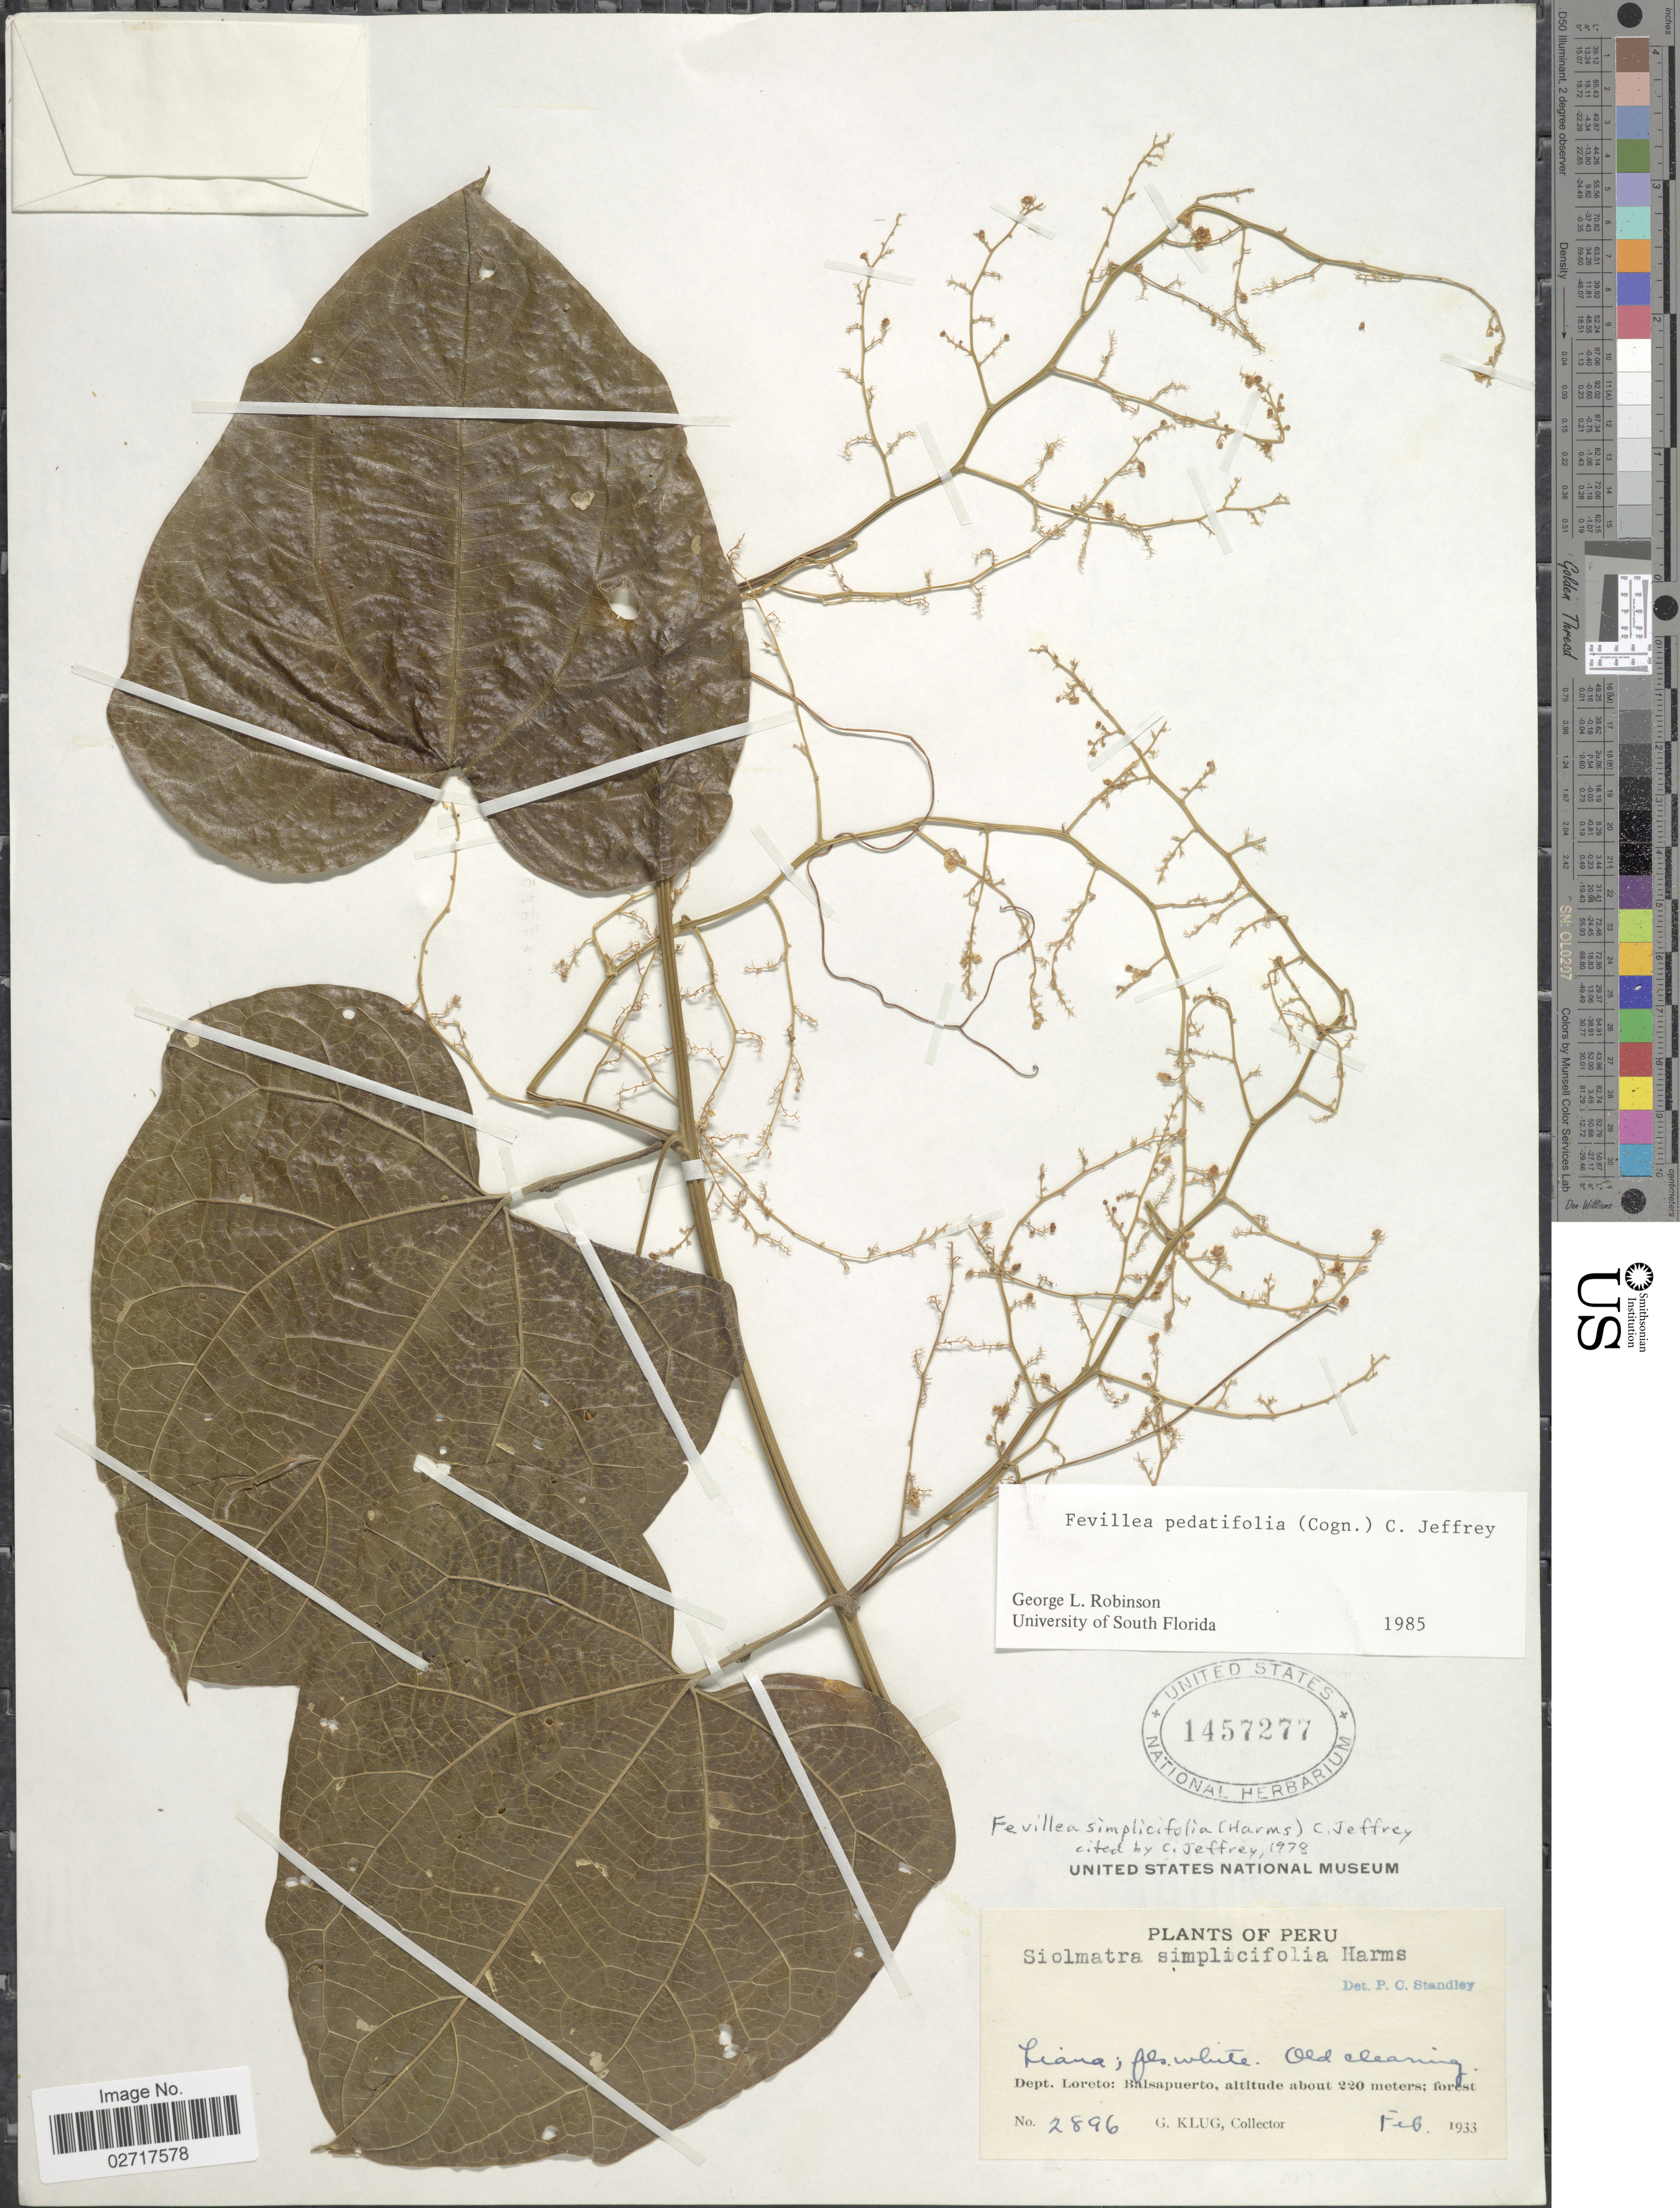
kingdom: Plantae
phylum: Tracheophyta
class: Magnoliopsida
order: Cucurbitales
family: Cucurbitaceae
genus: Fevillea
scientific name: Fevillea pedatifolia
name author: (Cogn.) C. Jeffrey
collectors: G. Klug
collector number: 2896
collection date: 1933-02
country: Peru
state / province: Loreto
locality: Balsapuerto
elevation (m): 220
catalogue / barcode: US 1457277